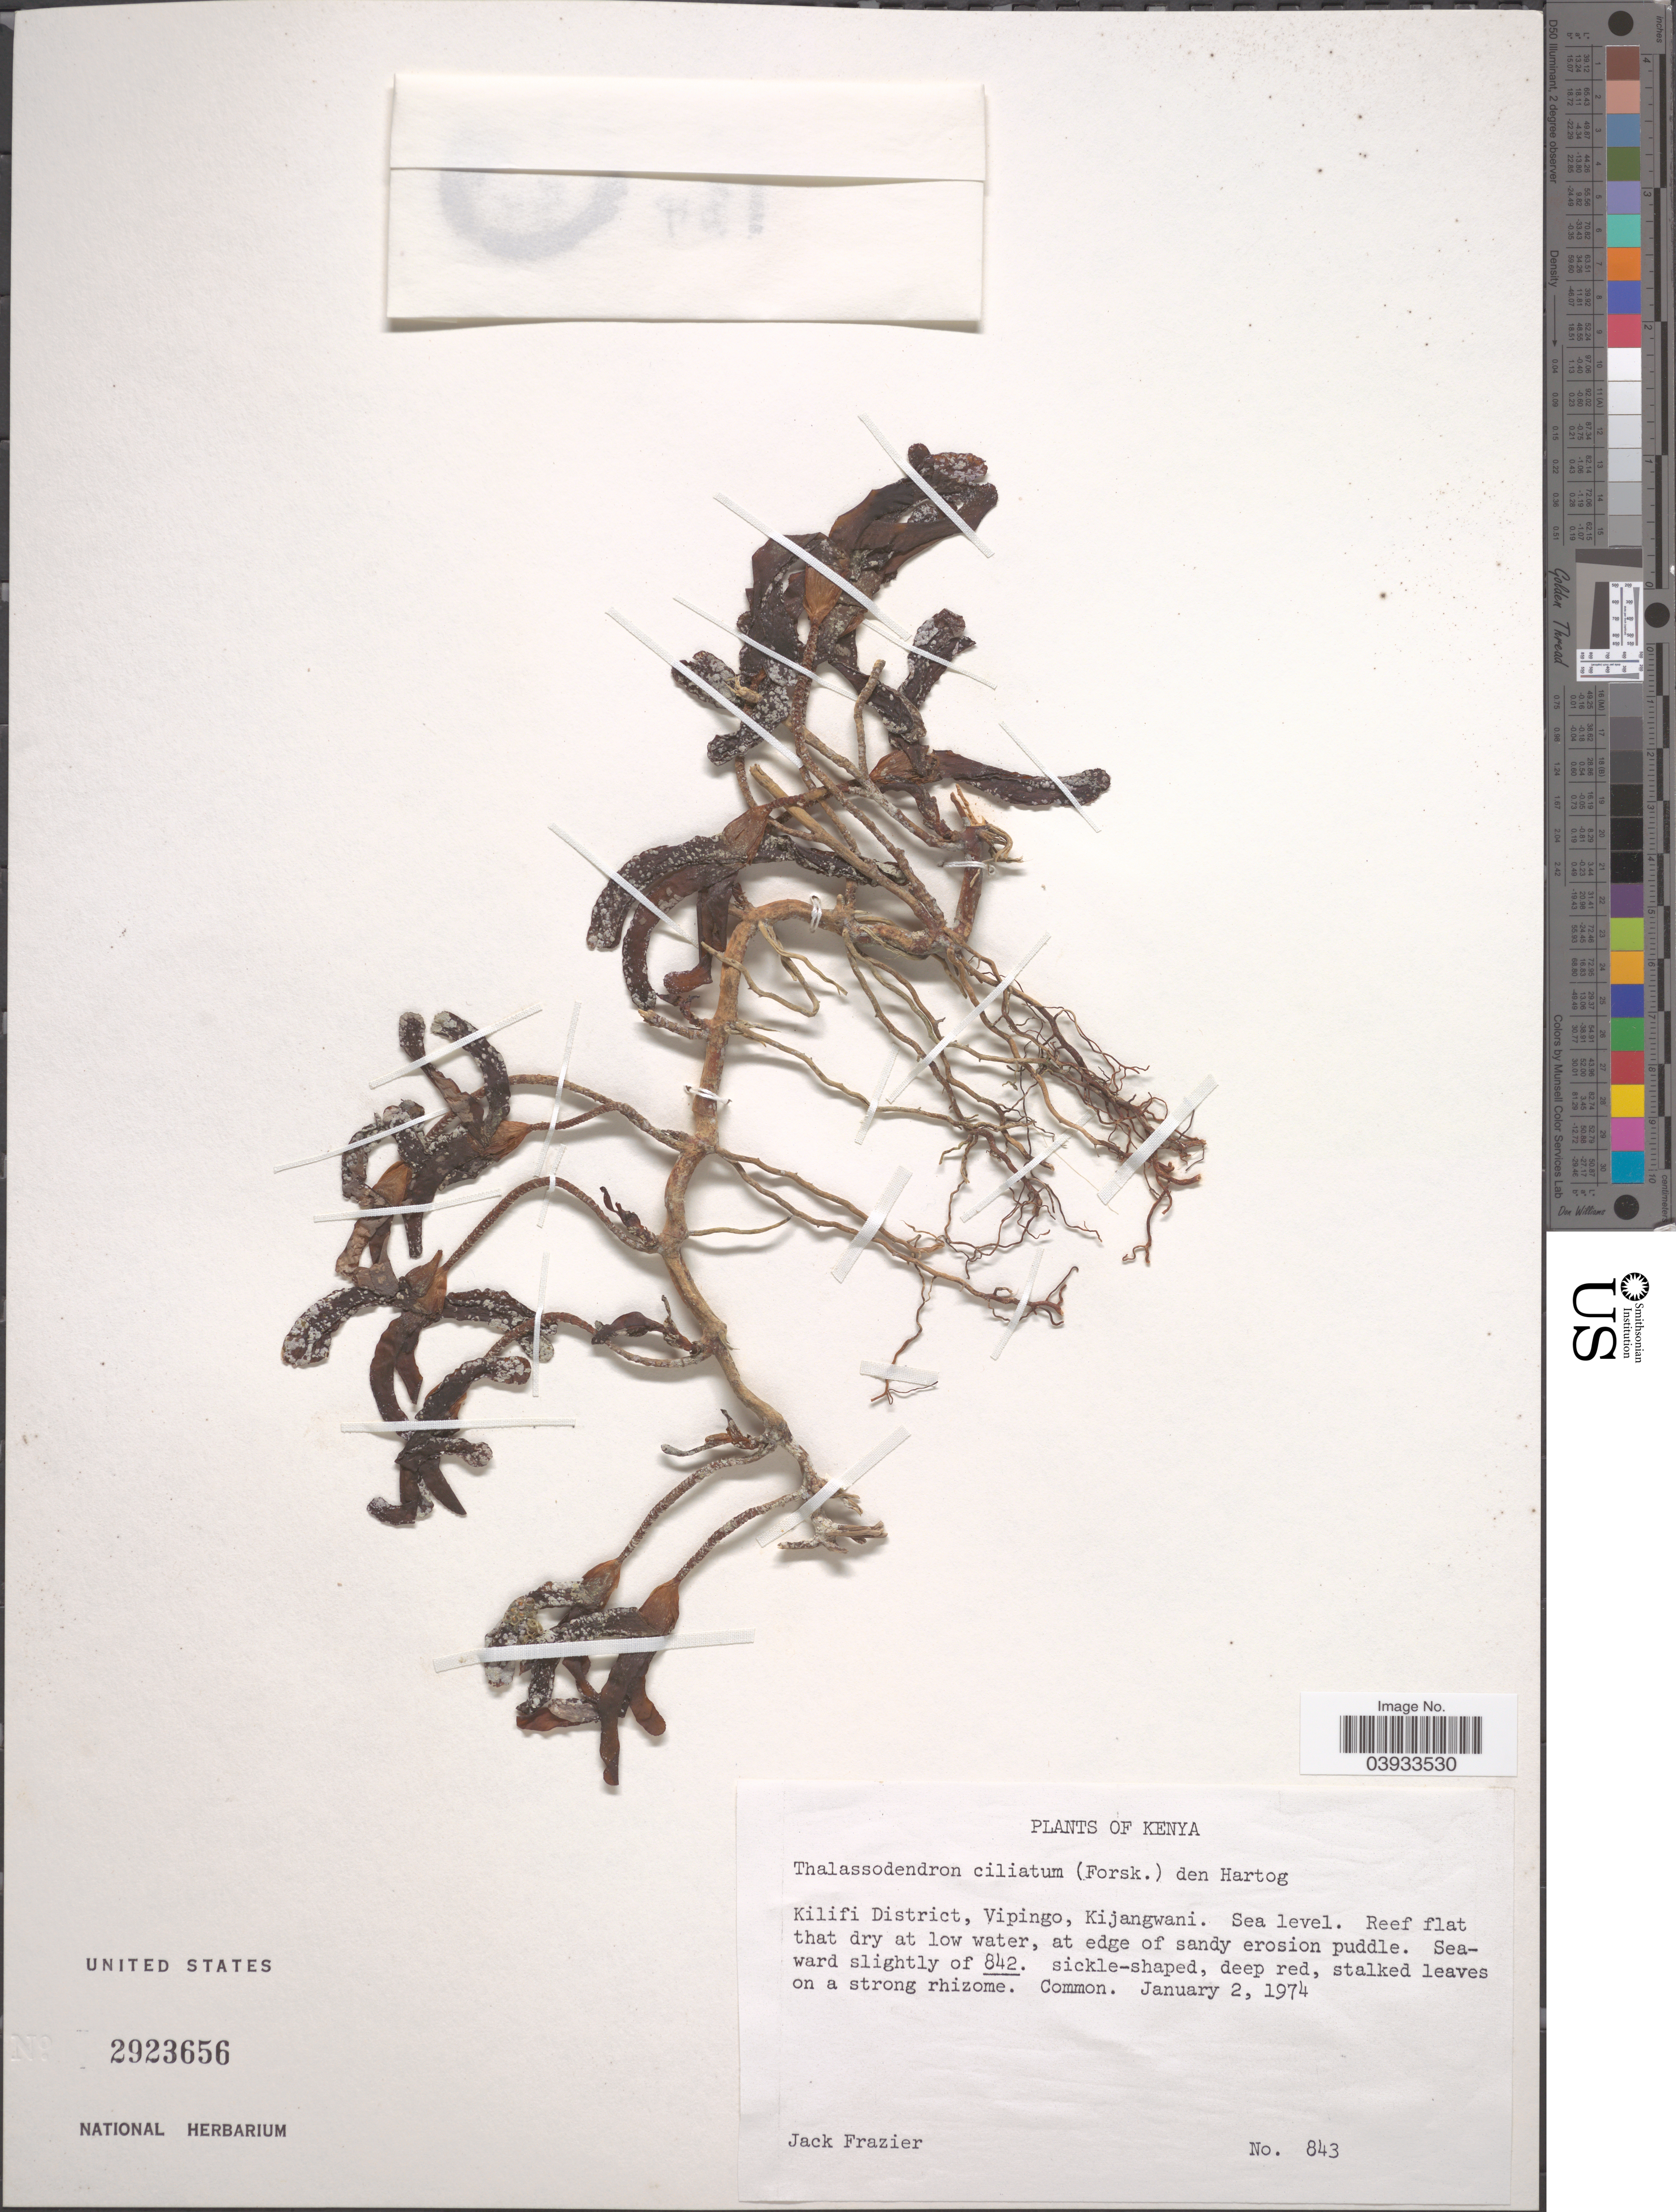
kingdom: Plantae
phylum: Tracheophyta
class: Liliopsida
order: Alismatales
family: Cymodoceaceae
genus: Thalassodendron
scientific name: Thalassodendron ciliatum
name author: (Forssk.) Hartog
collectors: J. Frazier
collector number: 843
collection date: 1974-01-02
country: Kenya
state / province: Kilifi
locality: Kilifi District, Vipingo, Kijangwani.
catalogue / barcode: US 2923656